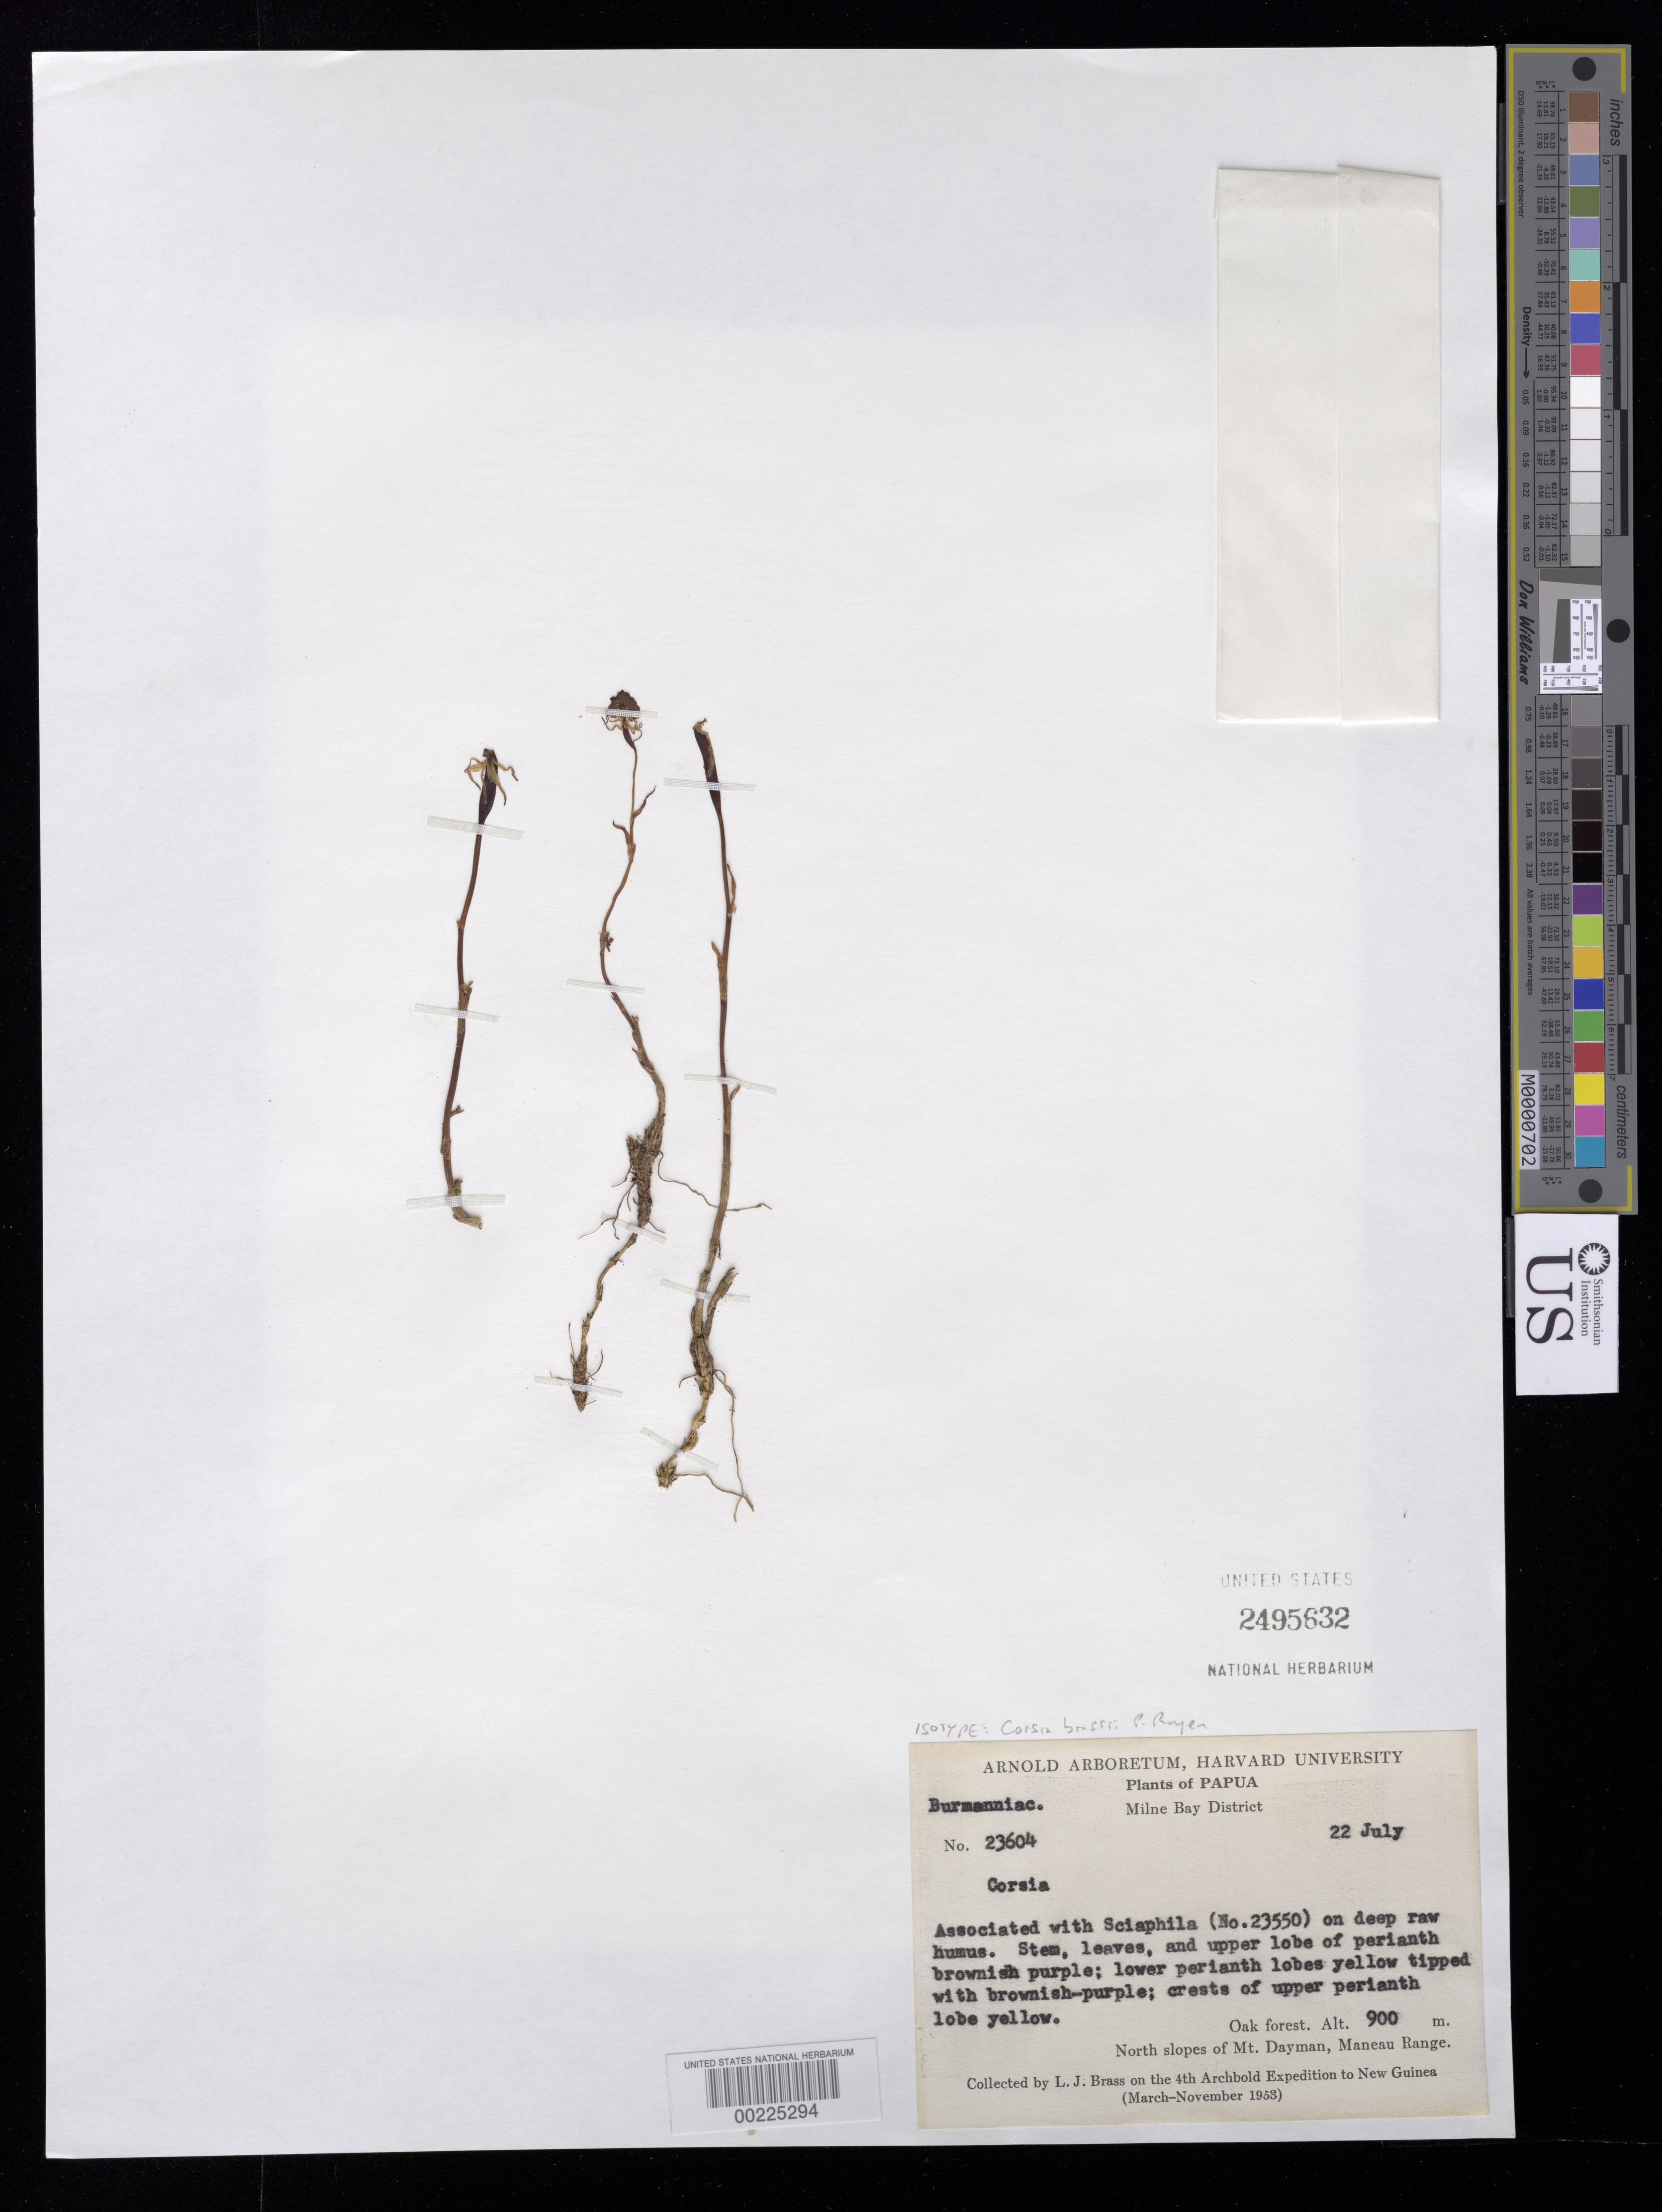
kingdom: Plantae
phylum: Tracheophyta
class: Liliopsida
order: Liliales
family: Corsiaceae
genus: Corsia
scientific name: Corsia brassii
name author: P. Royen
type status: Isotype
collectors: L. J. Brass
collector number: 23604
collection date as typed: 22 Jul 1953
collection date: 1953-07-22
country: Papua New Guinea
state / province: Milne Bay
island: New Guinea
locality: N slopes of mt. dayman, maneau range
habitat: Oak forest, on deep raw humus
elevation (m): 900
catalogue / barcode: US 2495632